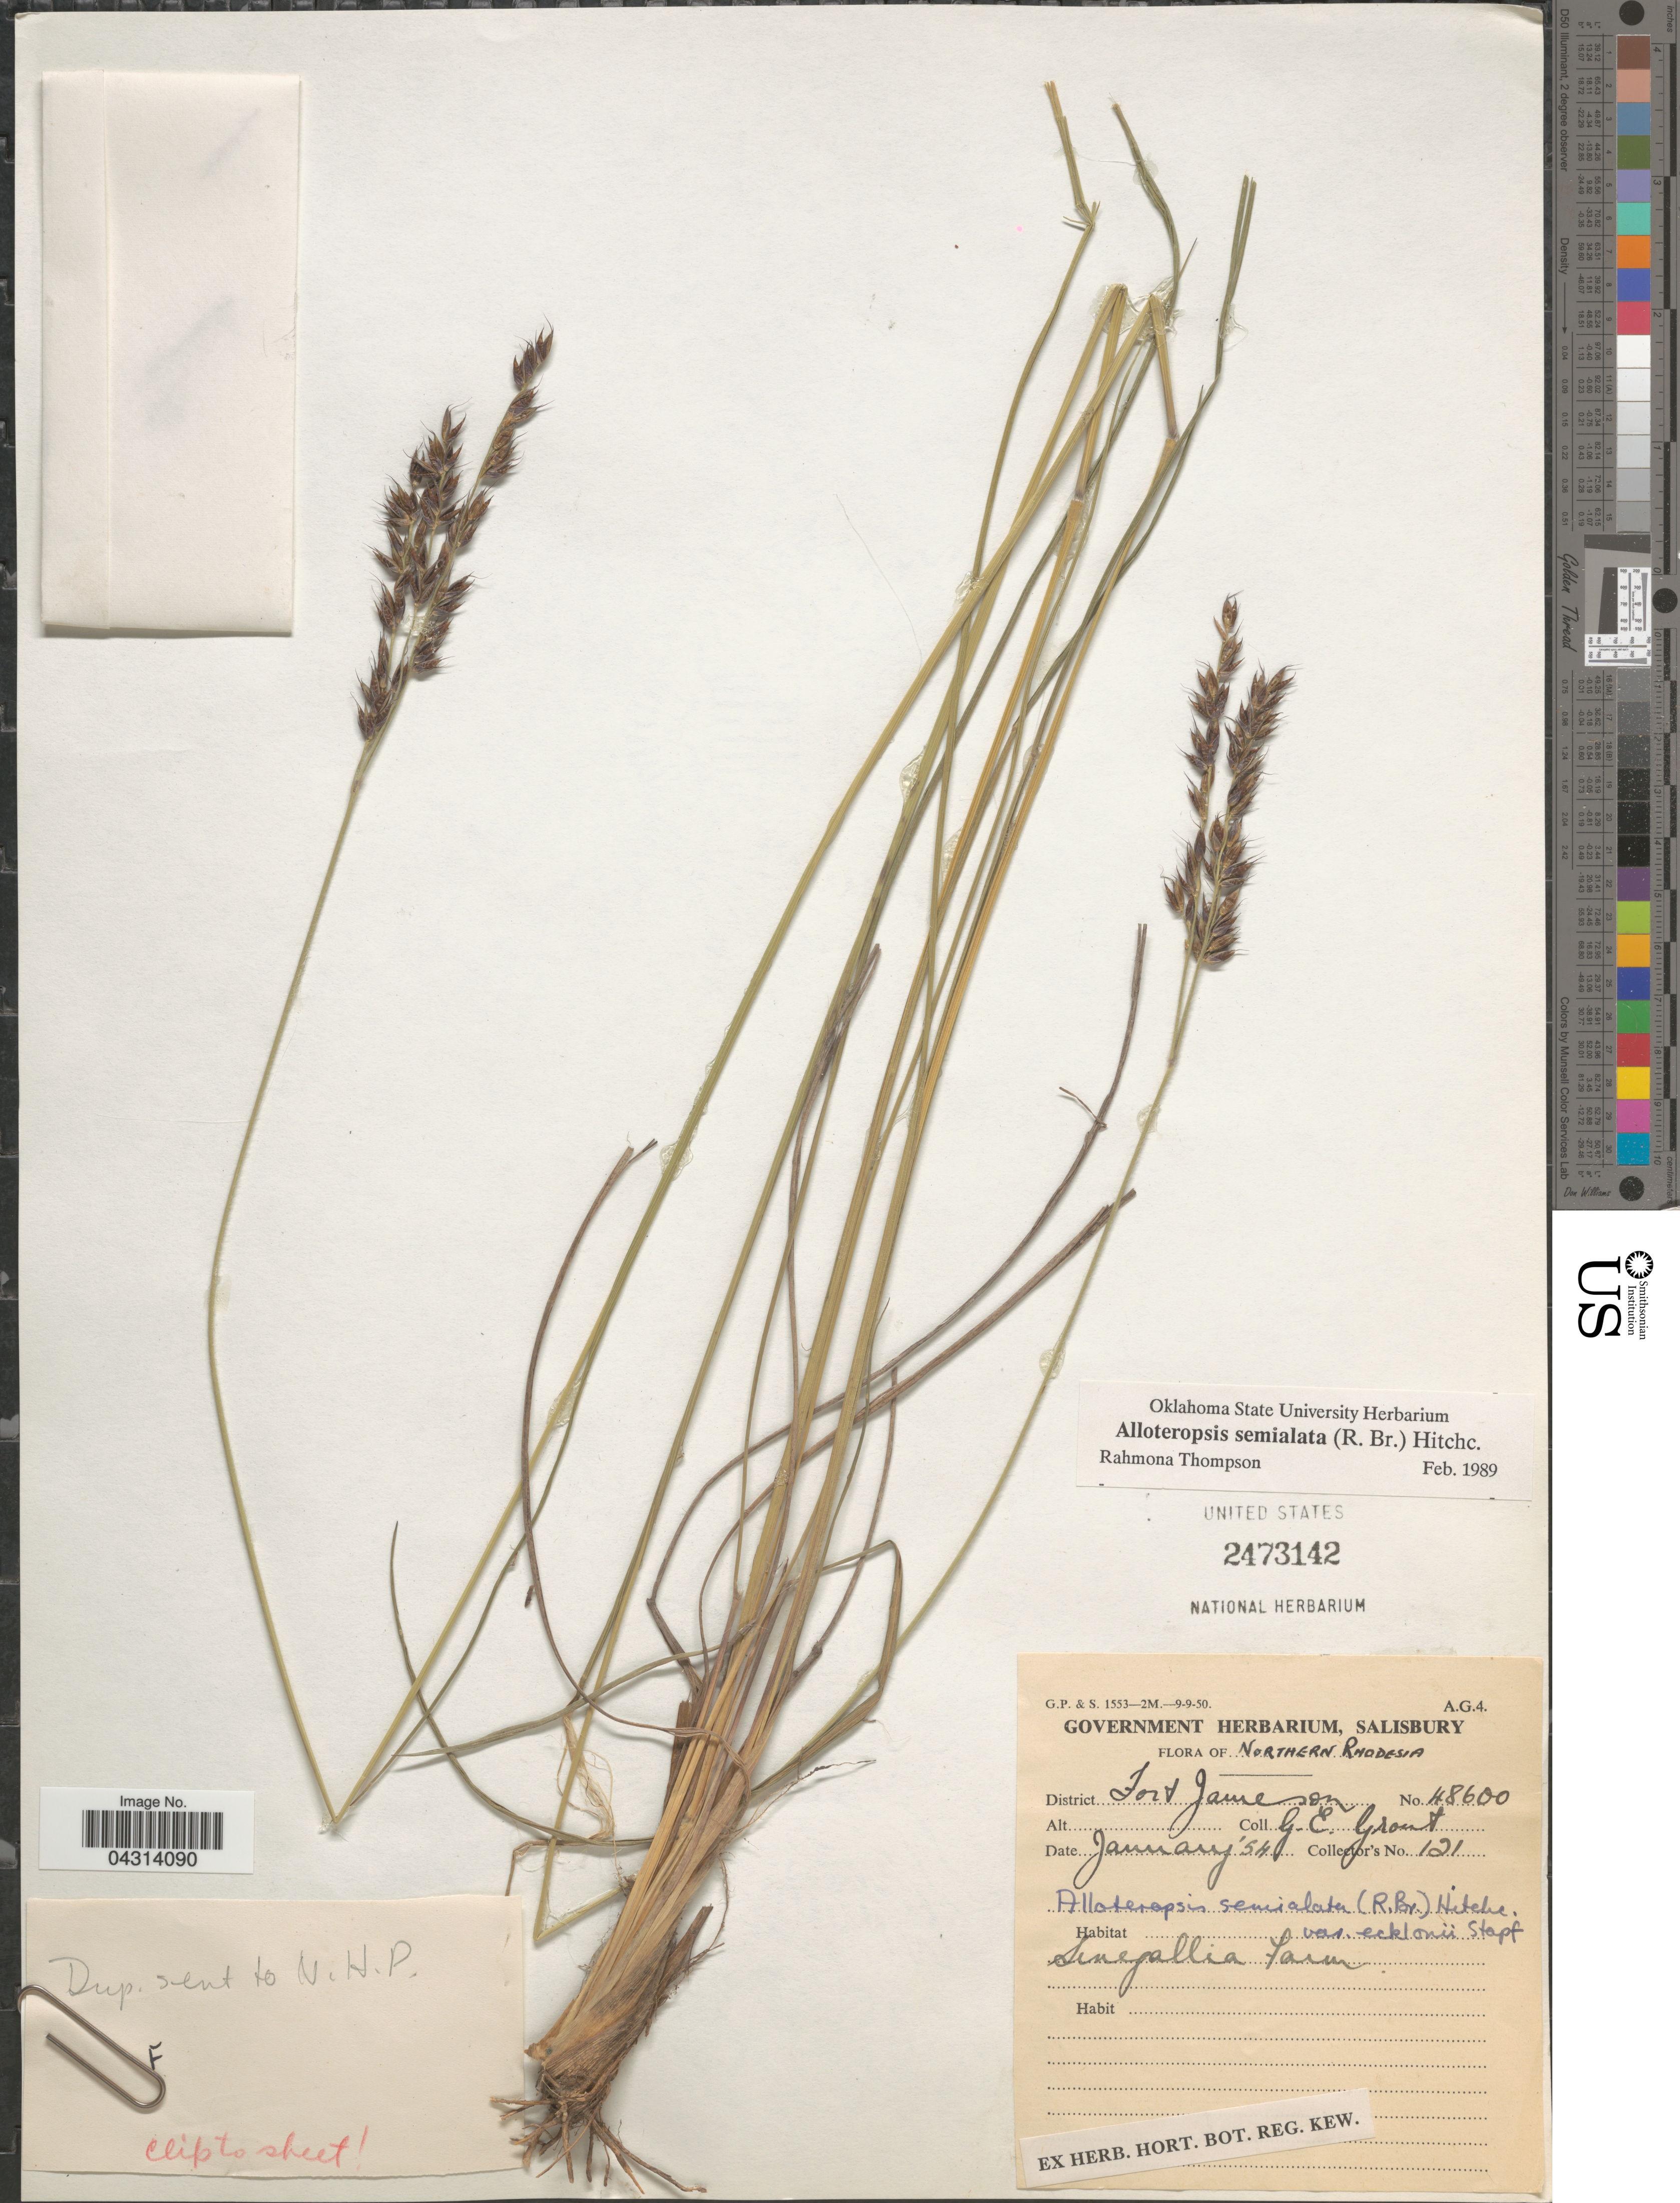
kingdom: Plantae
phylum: Tracheophyta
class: Liliopsida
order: Poales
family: Poaceae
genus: Alloteropsis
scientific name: Alloteropsis semialata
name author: (R. Br.) Hitchc.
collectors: G. Grout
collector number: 121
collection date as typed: Transcribed d/m/y: /1/54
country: Zambia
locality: Northern Rhodesia. District Fort Jameson.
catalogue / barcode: US 2473142